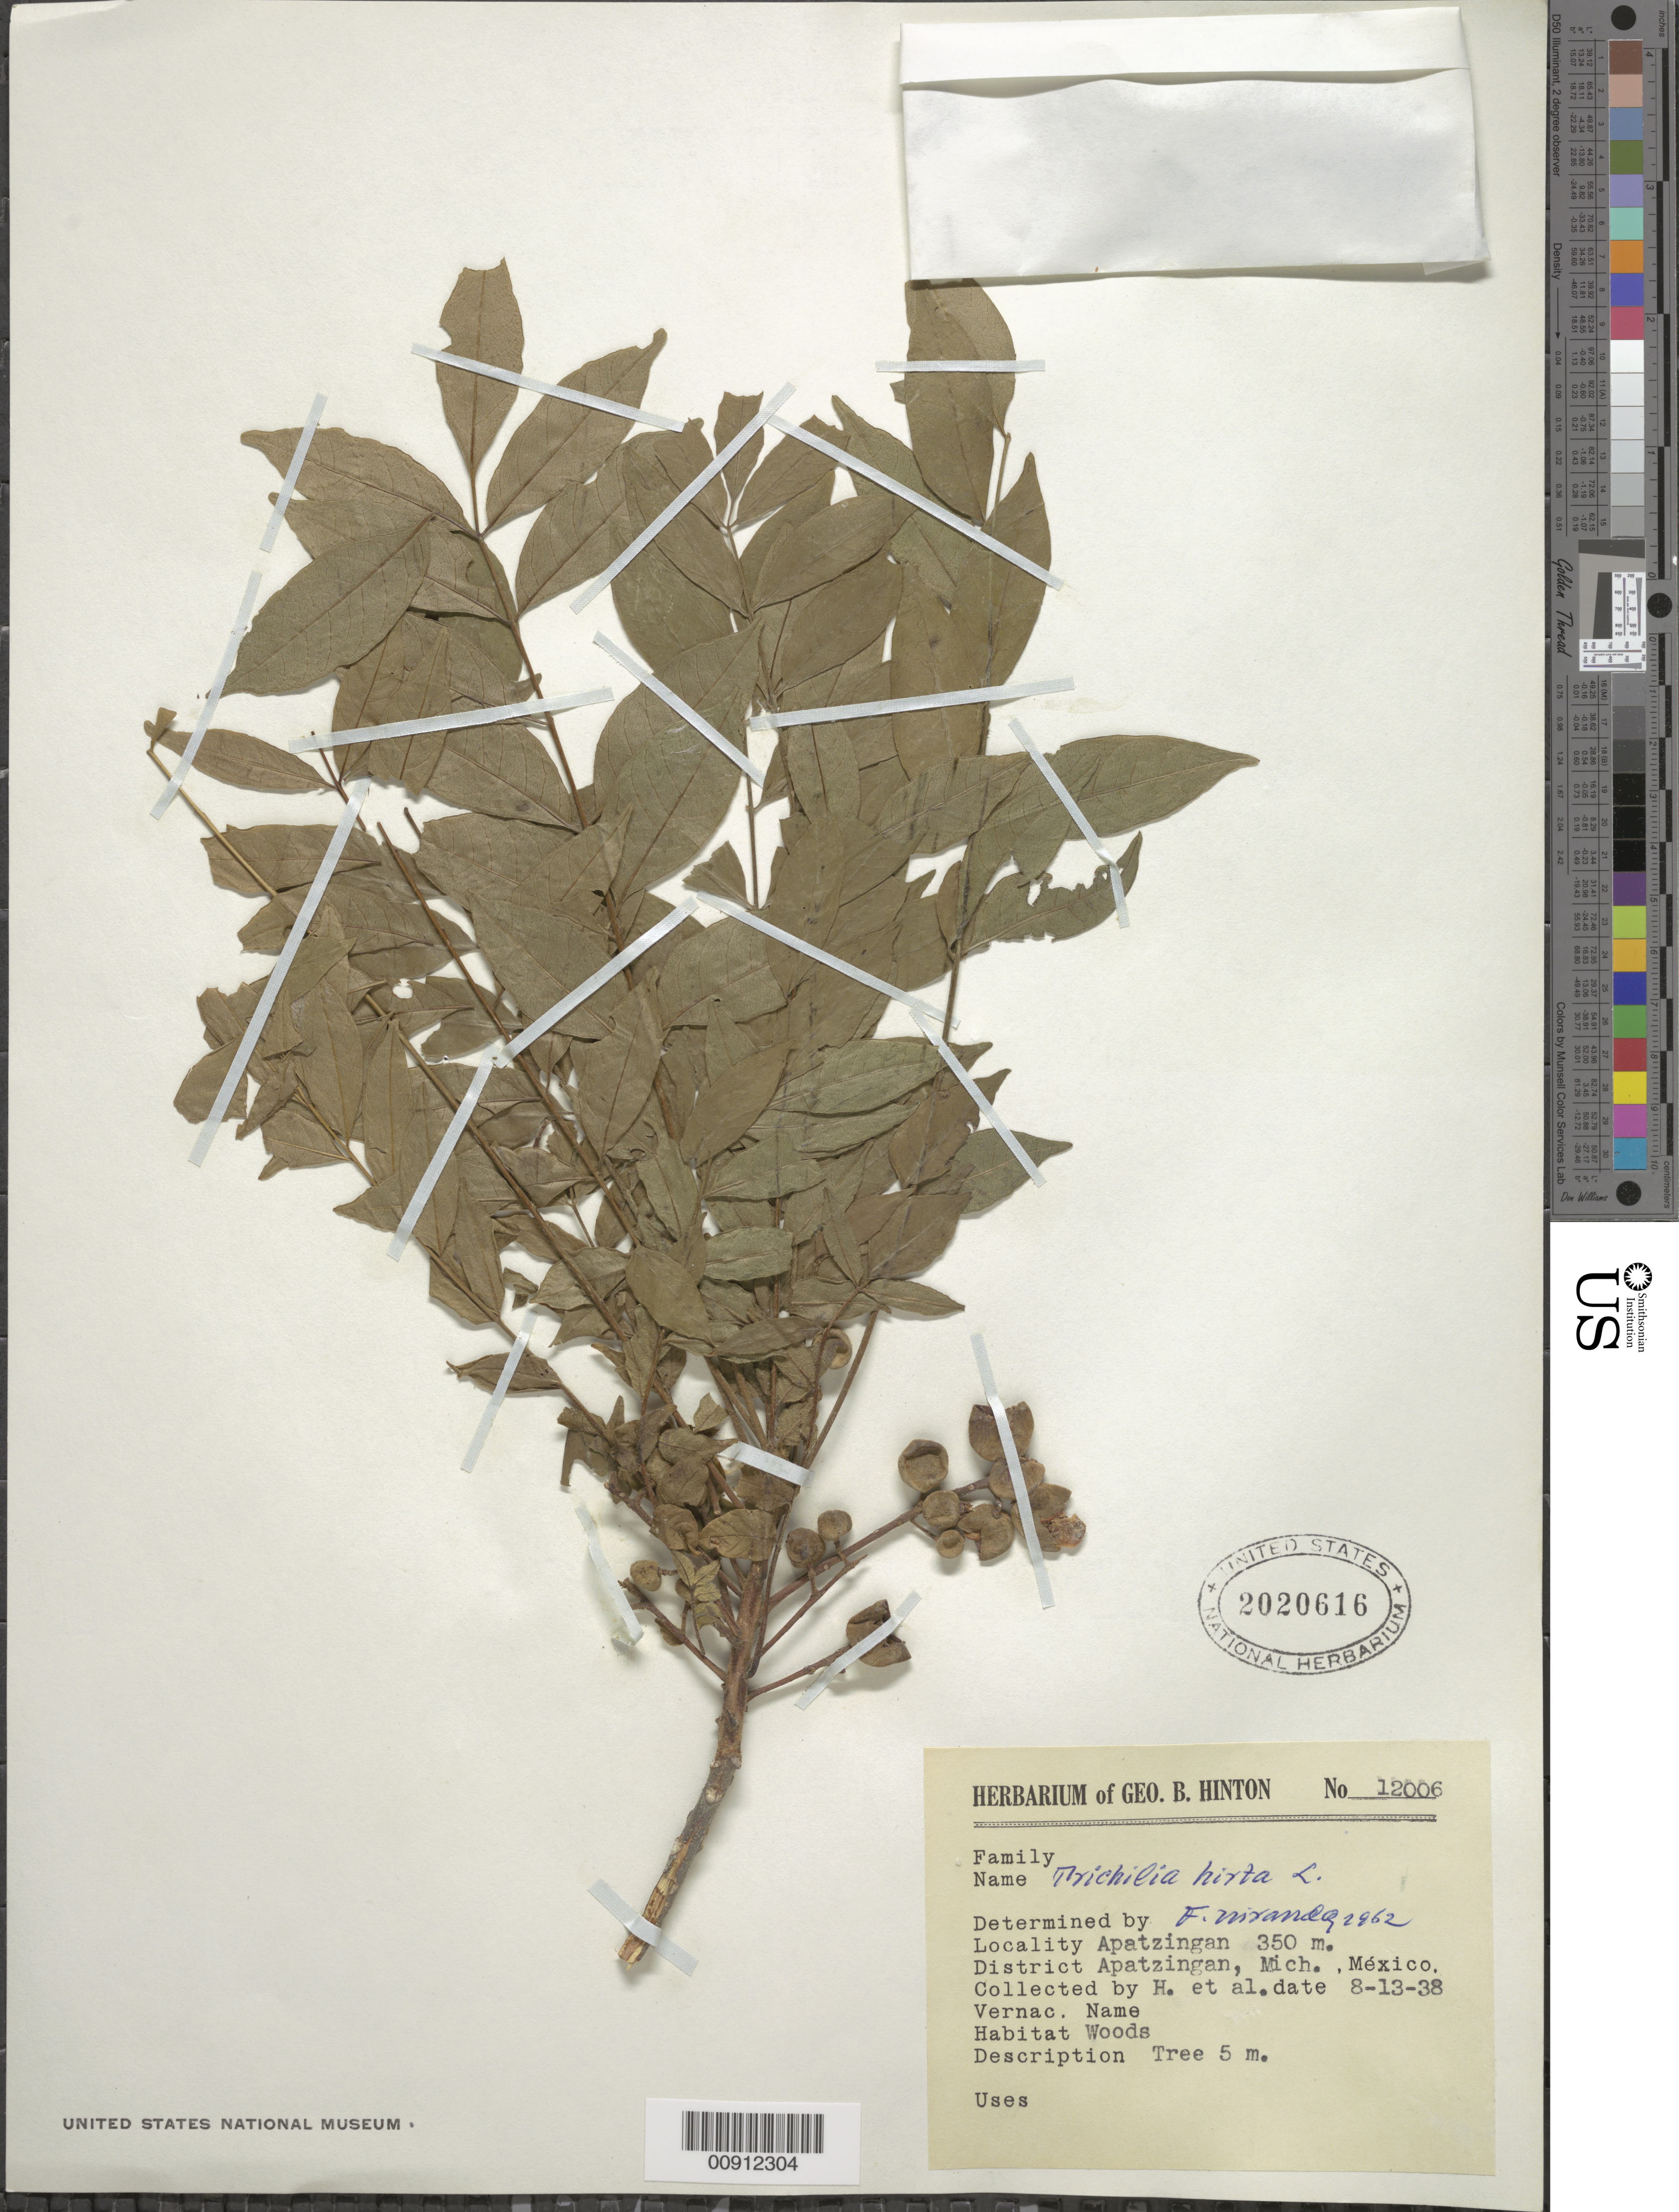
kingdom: Plantae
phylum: Tracheophyta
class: Magnoliopsida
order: Sapindales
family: Meliaceae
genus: Trichilia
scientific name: Trichilia hirta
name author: L.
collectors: G. B. Hinton & et al.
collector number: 12006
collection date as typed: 13 Aug 1938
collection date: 1938-08-13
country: Mexico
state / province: Michoacán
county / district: Apatzingán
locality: Apatzingán, District Apatzingán, Michoacán.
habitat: Woods.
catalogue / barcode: US 2020616